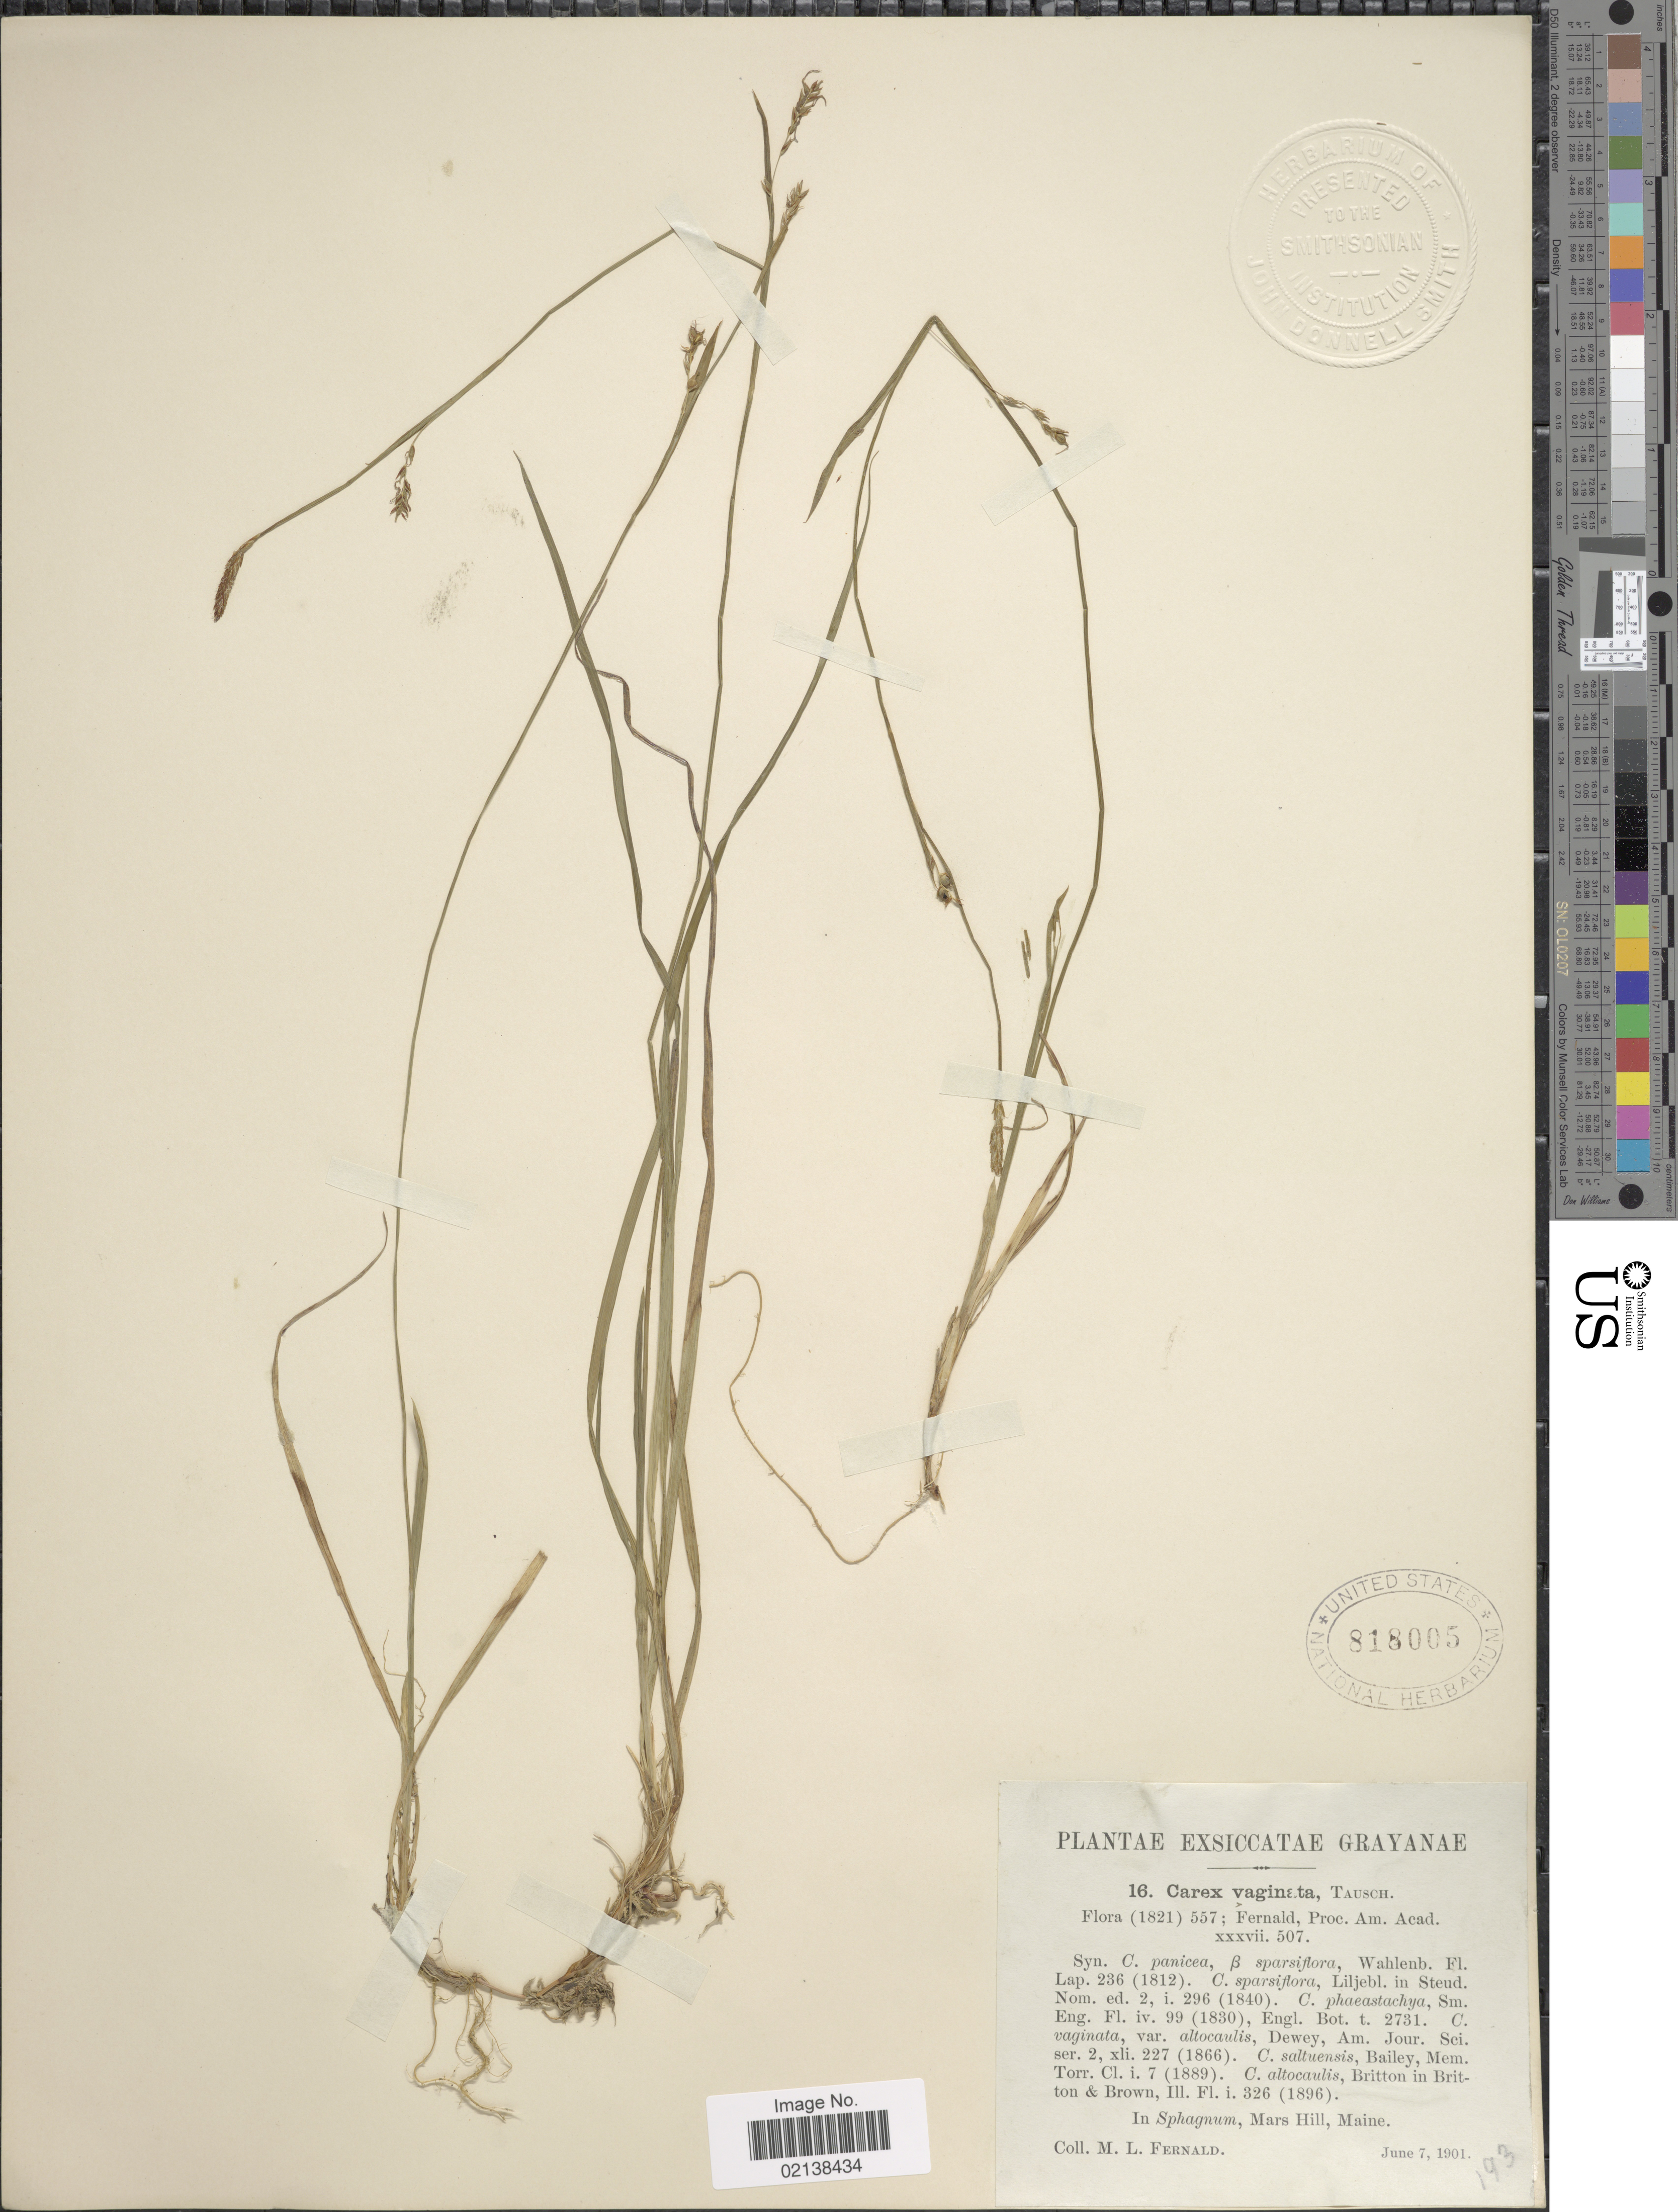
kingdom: Plantae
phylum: Tracheophyta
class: Liliopsida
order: Poales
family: Cyperaceae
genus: Carex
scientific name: Carex vaginata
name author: Tausch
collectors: M. L. Fernald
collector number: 16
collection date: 1901-06-07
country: United States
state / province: Maine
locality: Grayanae, Mars Hill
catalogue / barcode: US 818005